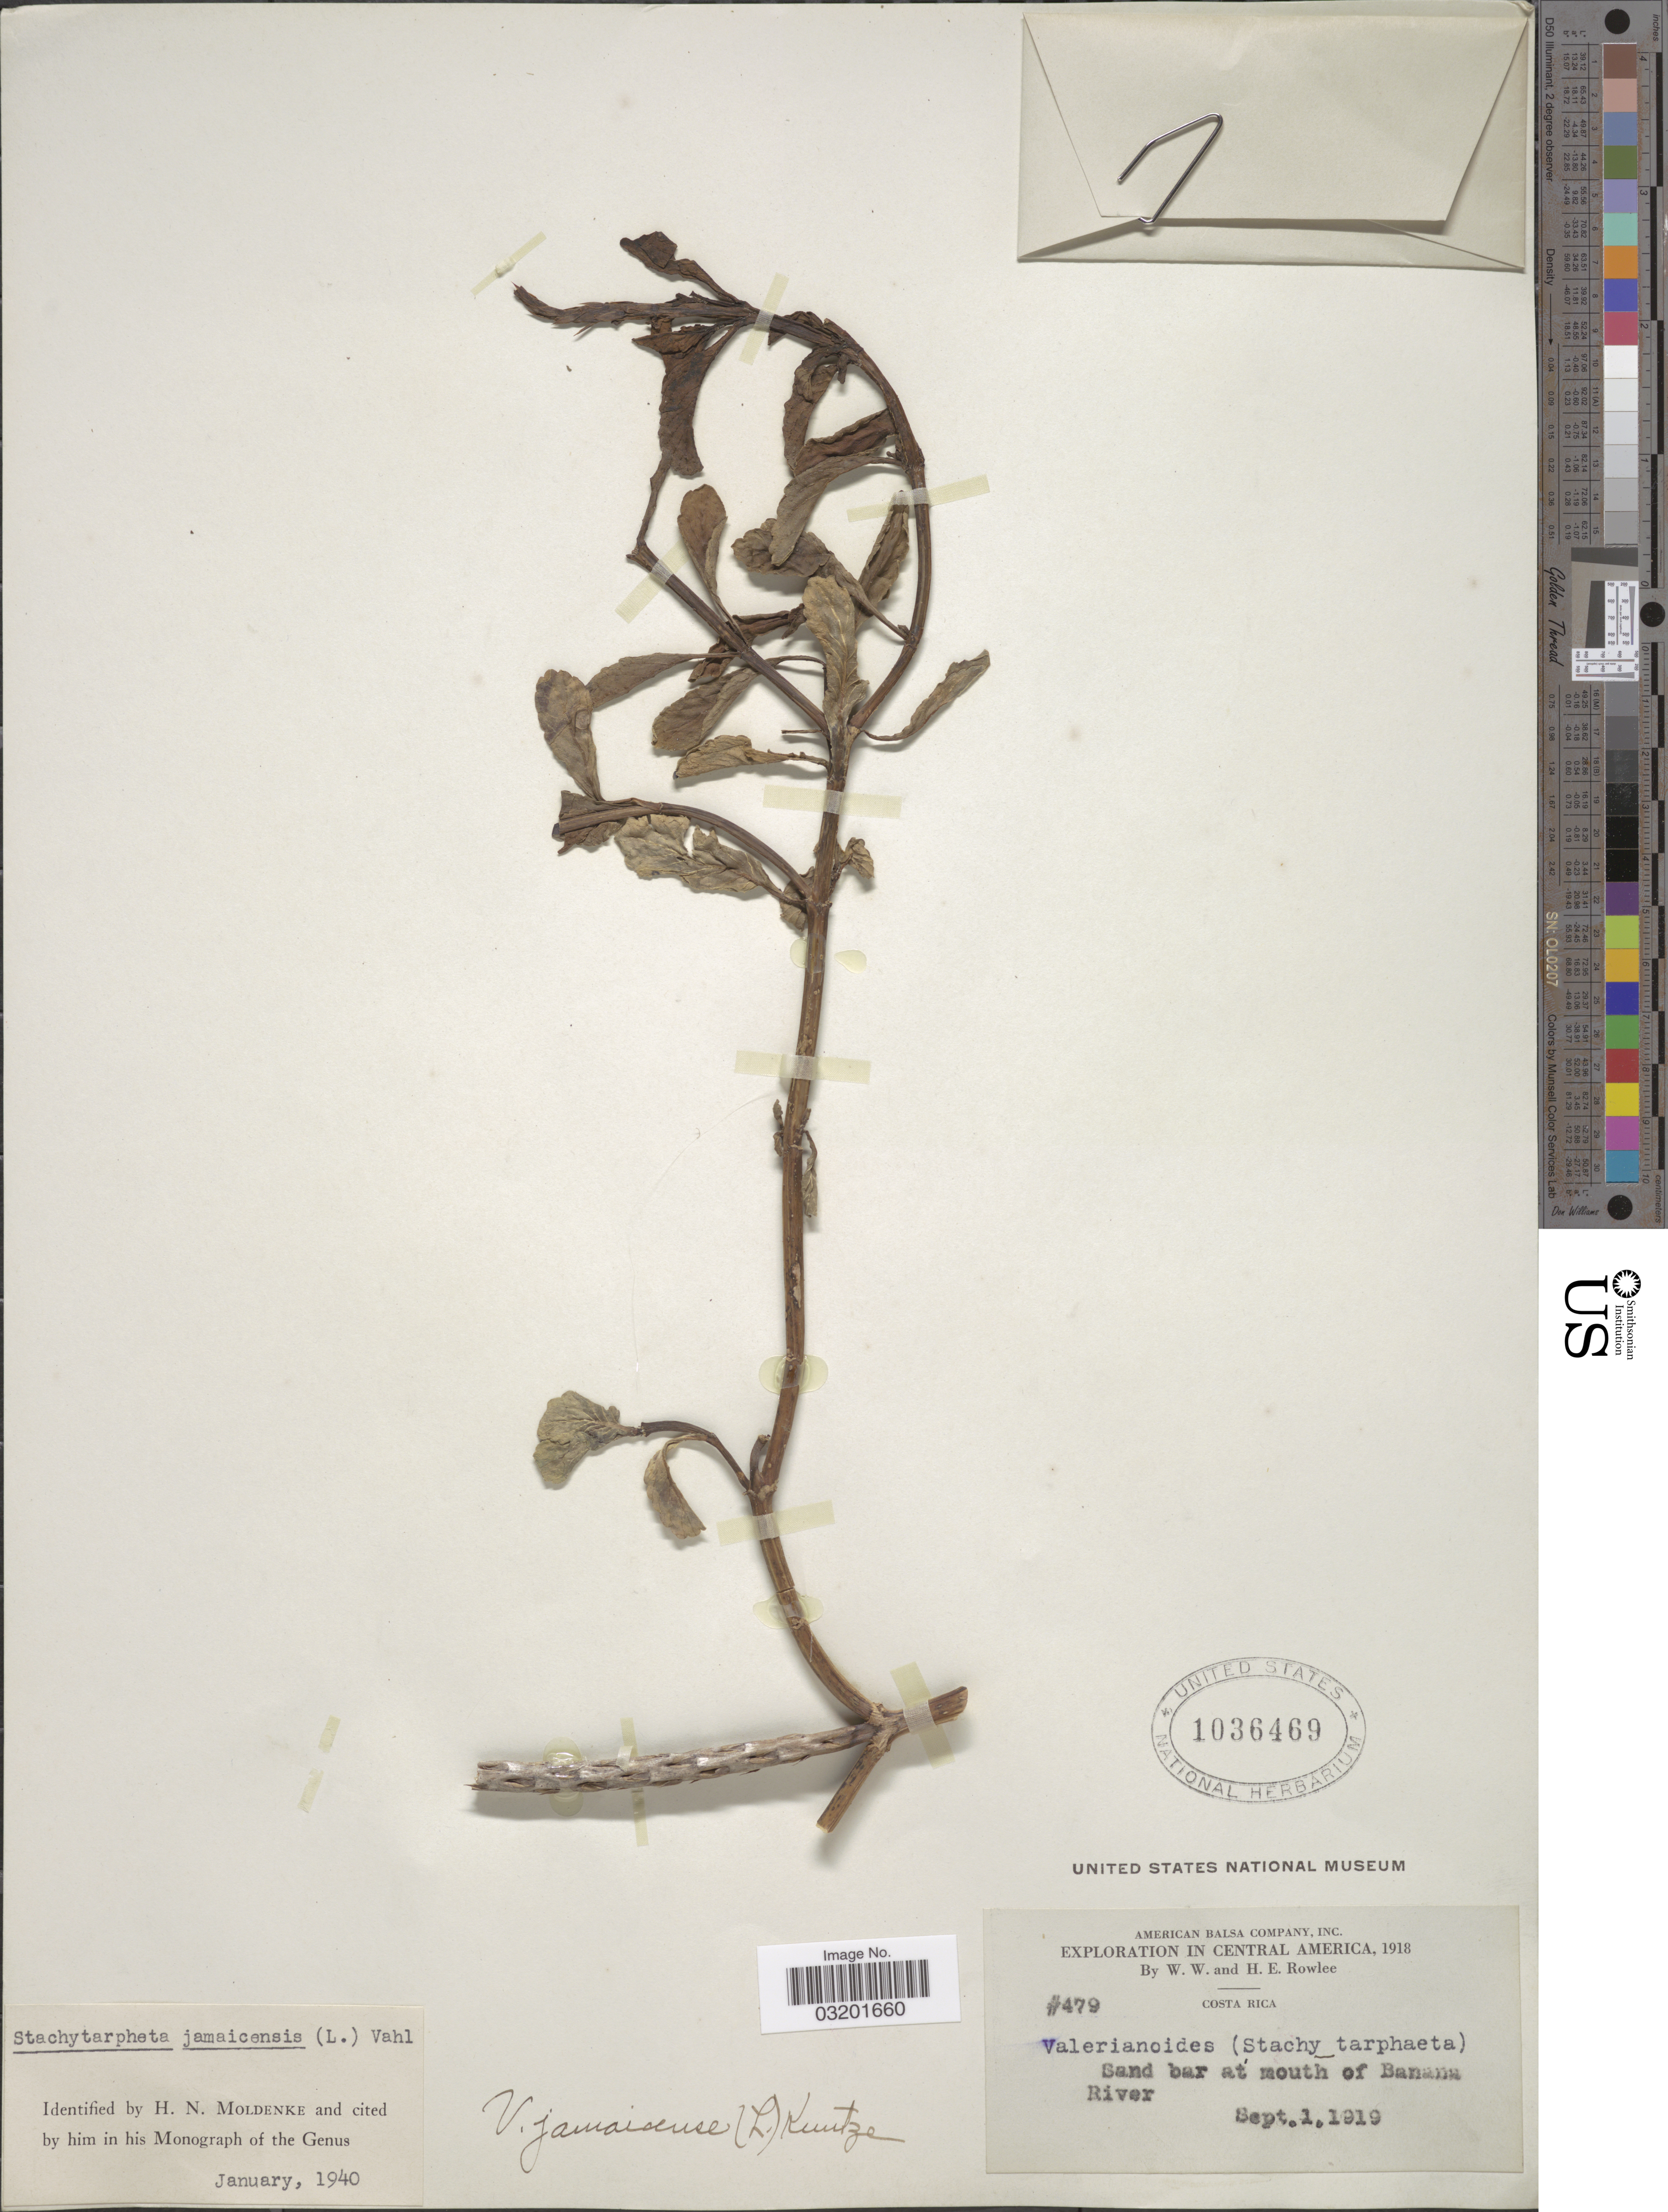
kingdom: Plantae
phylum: Tracheophyta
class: Magnoliopsida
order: Lamiales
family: Verbenaceae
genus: Stachytarpheta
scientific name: Stachytarpheta jamaicensis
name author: (L.) Vahl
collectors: W. W. Rowlee & H. E. Rowlee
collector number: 479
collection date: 1919-09-01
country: Costa Rica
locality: Central America. Sand bar at mouth of Banana River.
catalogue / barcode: US 1036469